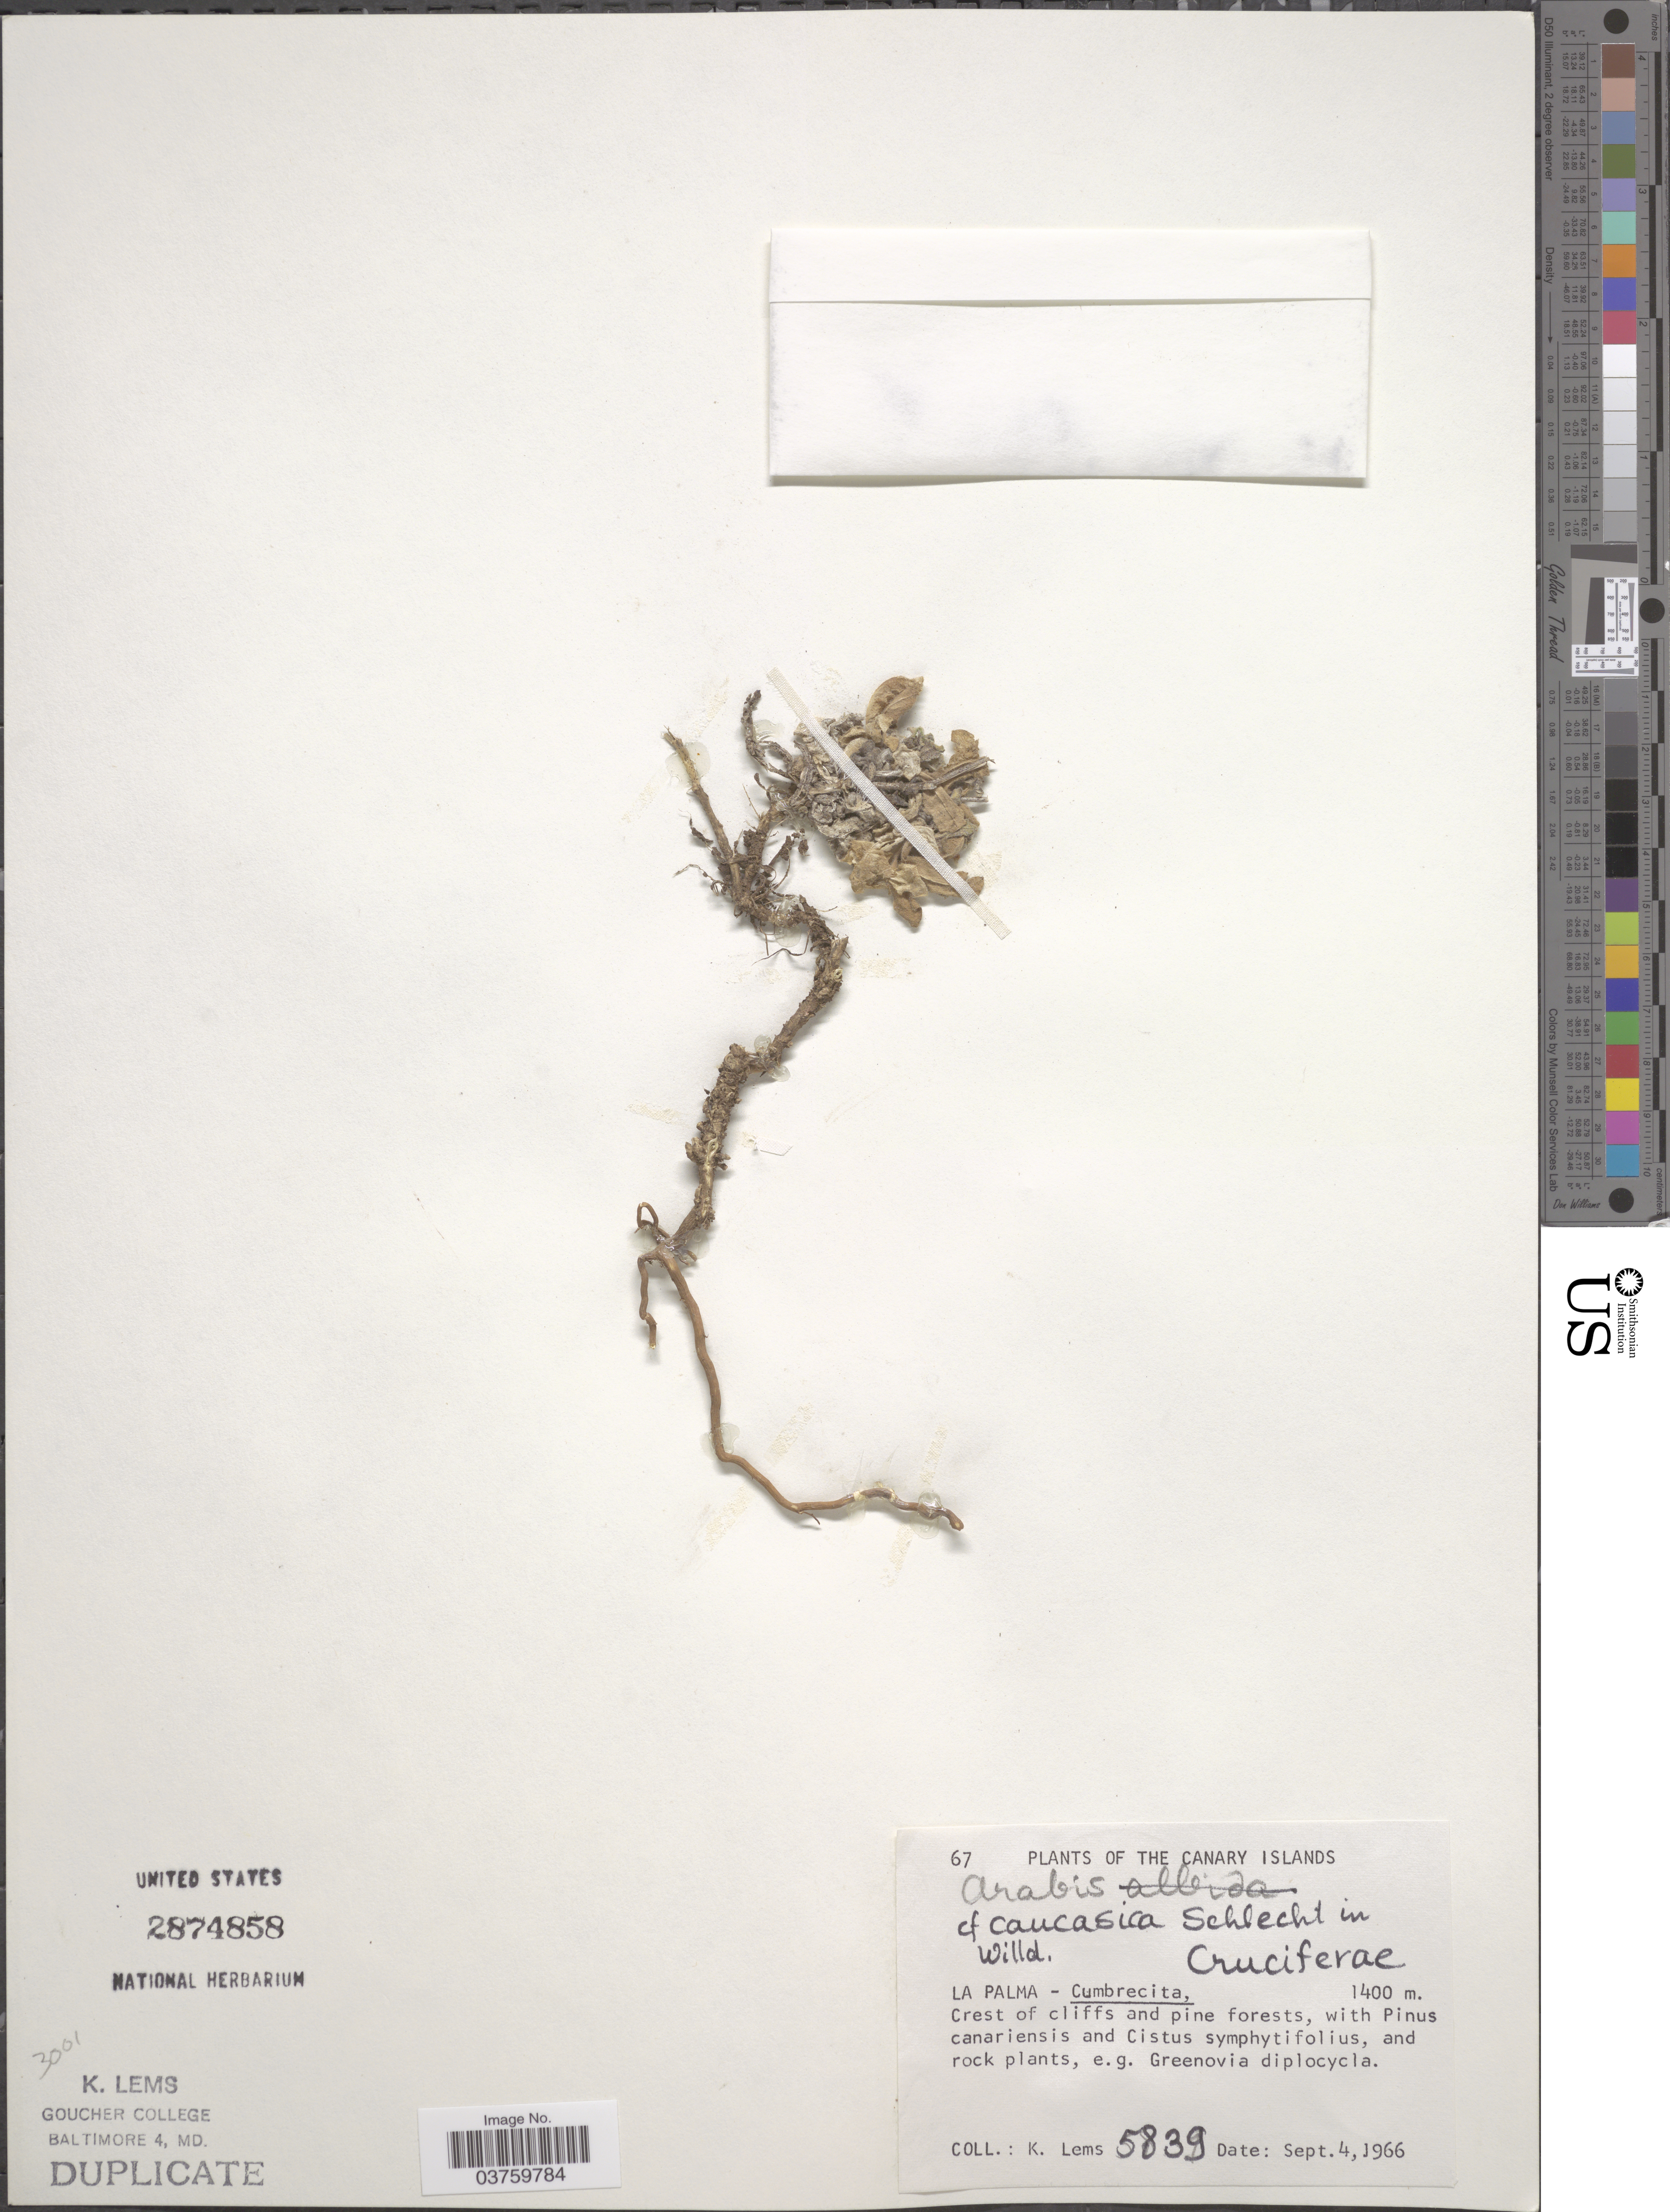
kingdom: Plantae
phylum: Tracheophyta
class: Magnoliopsida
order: Brassicales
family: Brassicaceae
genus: Arabis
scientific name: Arabis albida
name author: Steven ex Fisch.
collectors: K. Lems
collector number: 5839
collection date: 1966-09-04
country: Spain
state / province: Canarias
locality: The Canary Islands. La Palma - Cumbrecita.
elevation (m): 1400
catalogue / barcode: US 2874858